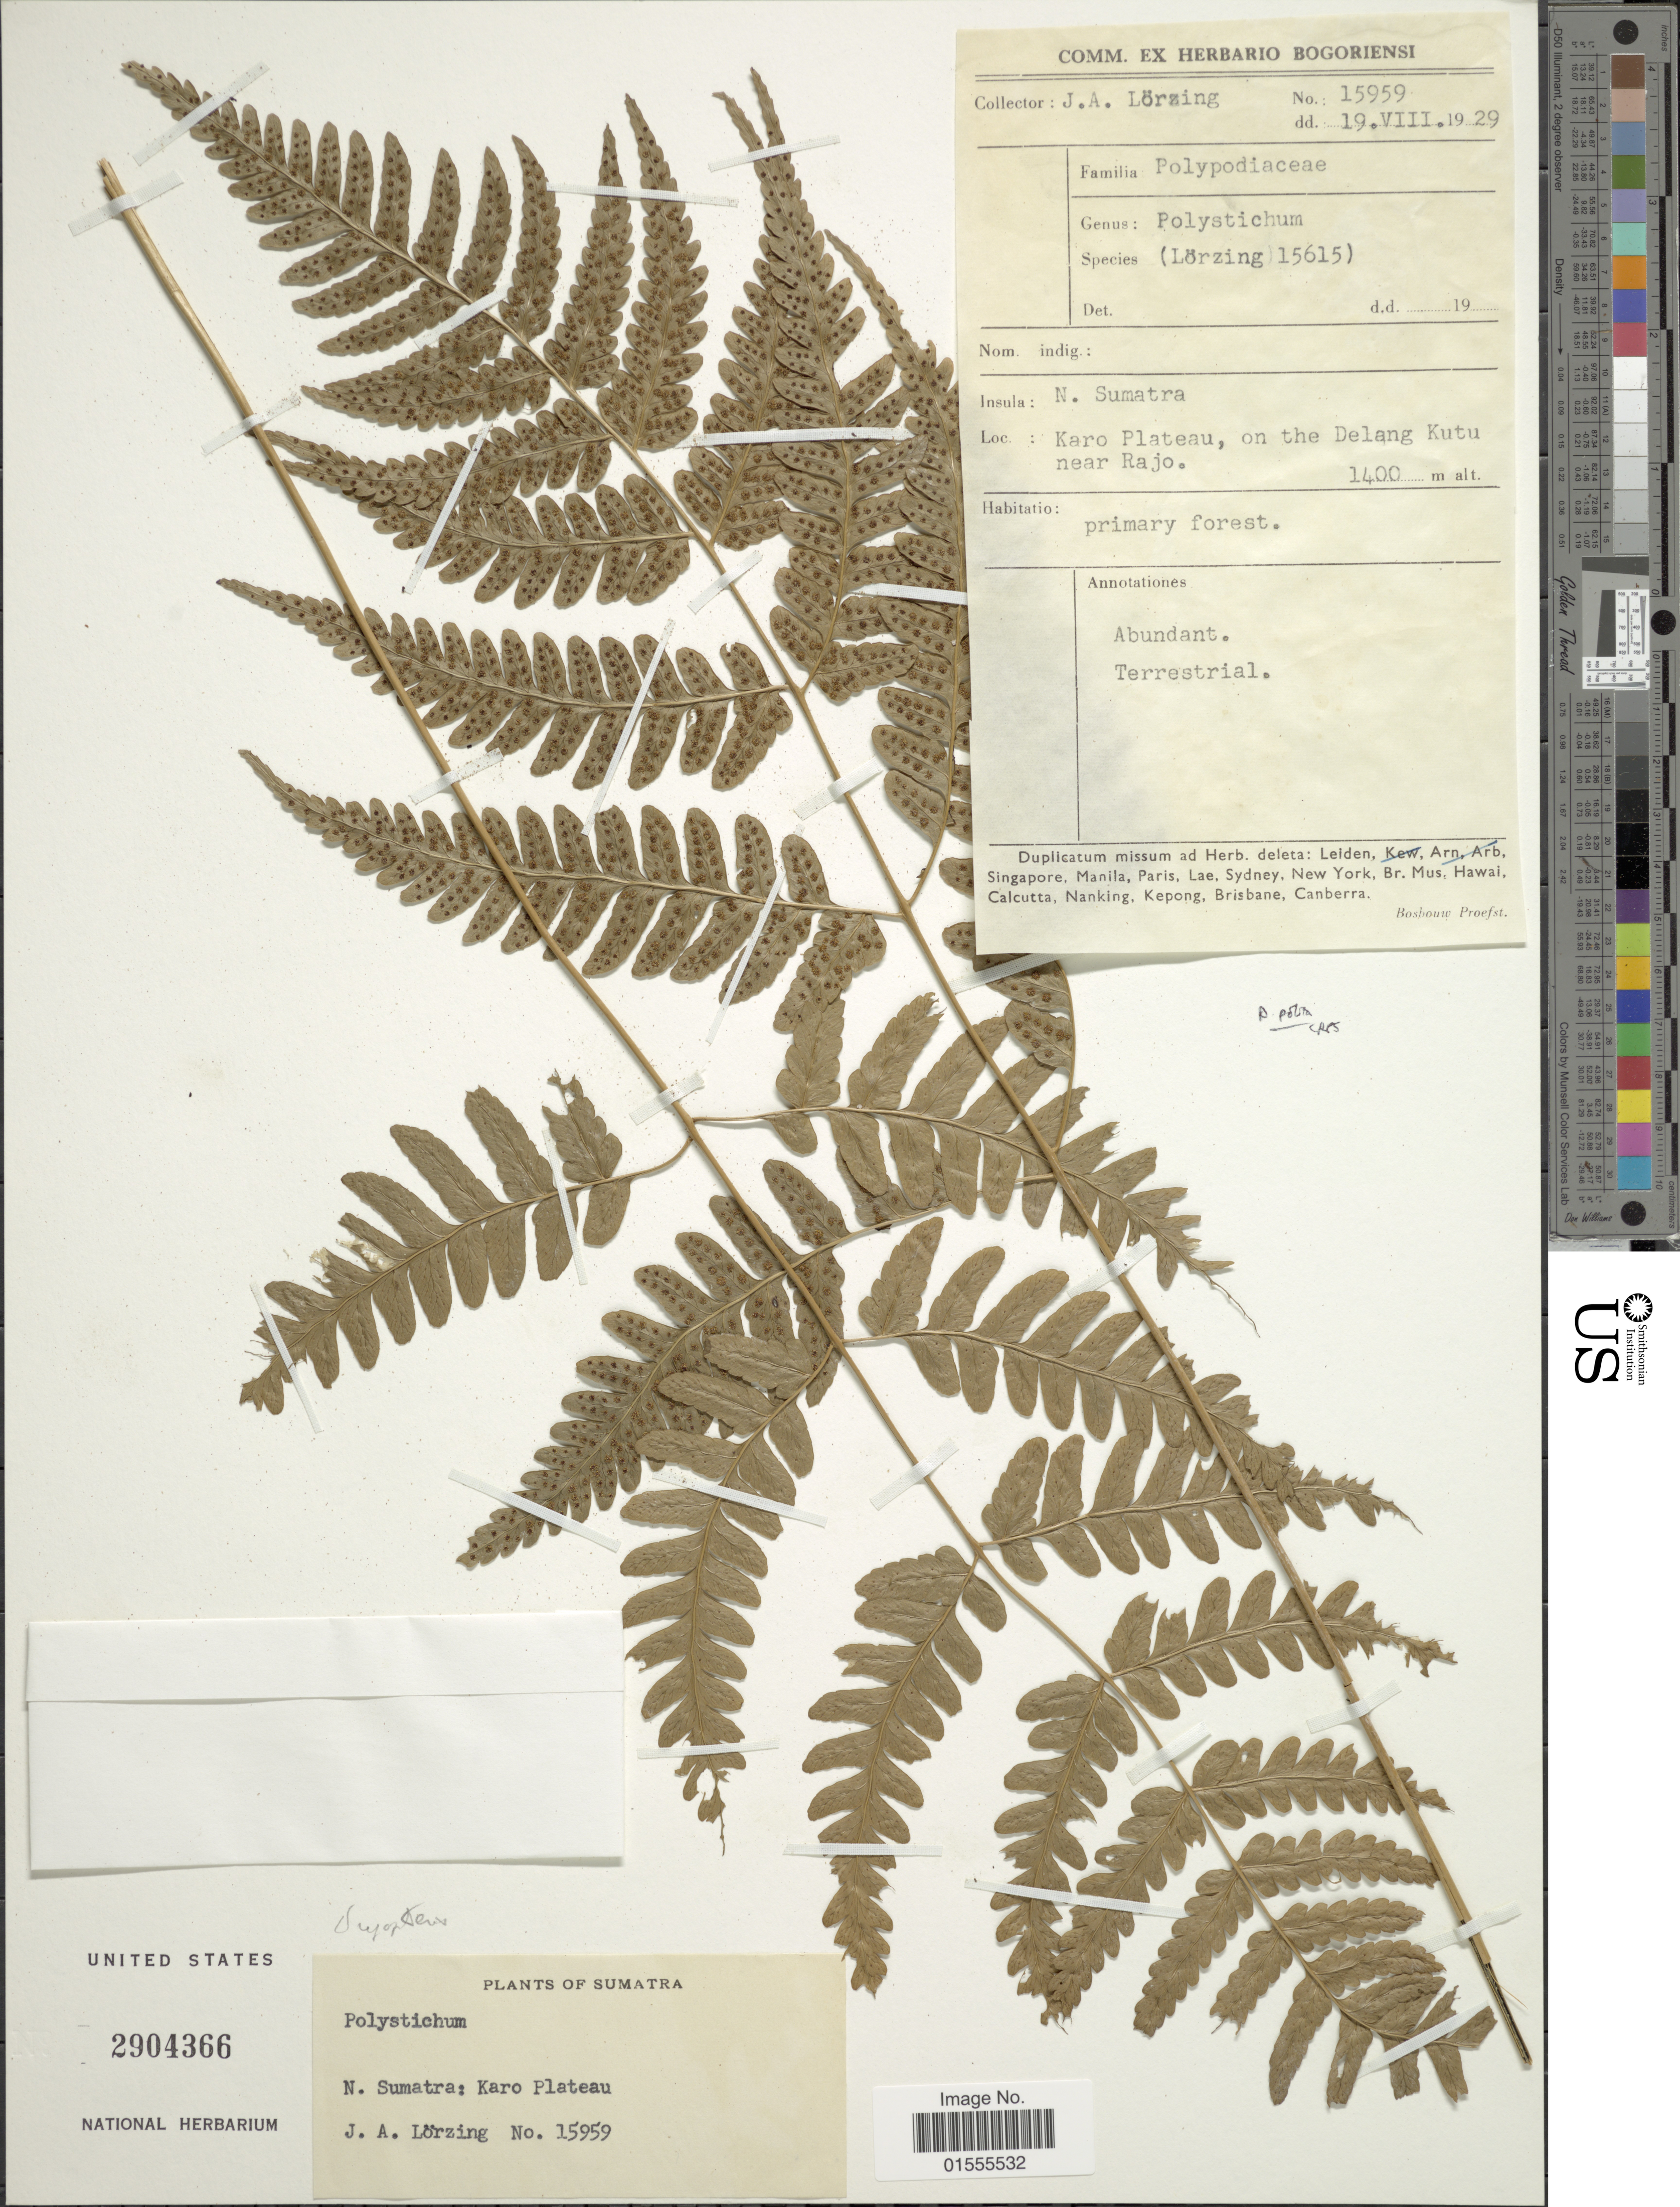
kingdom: Plantae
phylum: Tracheophyta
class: Polypodiopsida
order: Polypodiales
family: Dryopteridaceae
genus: Dryopteris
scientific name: Dryopteris sp.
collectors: J. Lorzing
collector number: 15959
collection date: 1929-08-19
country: Indonesia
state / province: Sumatra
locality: Insula: N. Sumatra, Karo Plateau, on the Delang Kutu near Rajo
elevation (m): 1400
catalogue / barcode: US 2904366